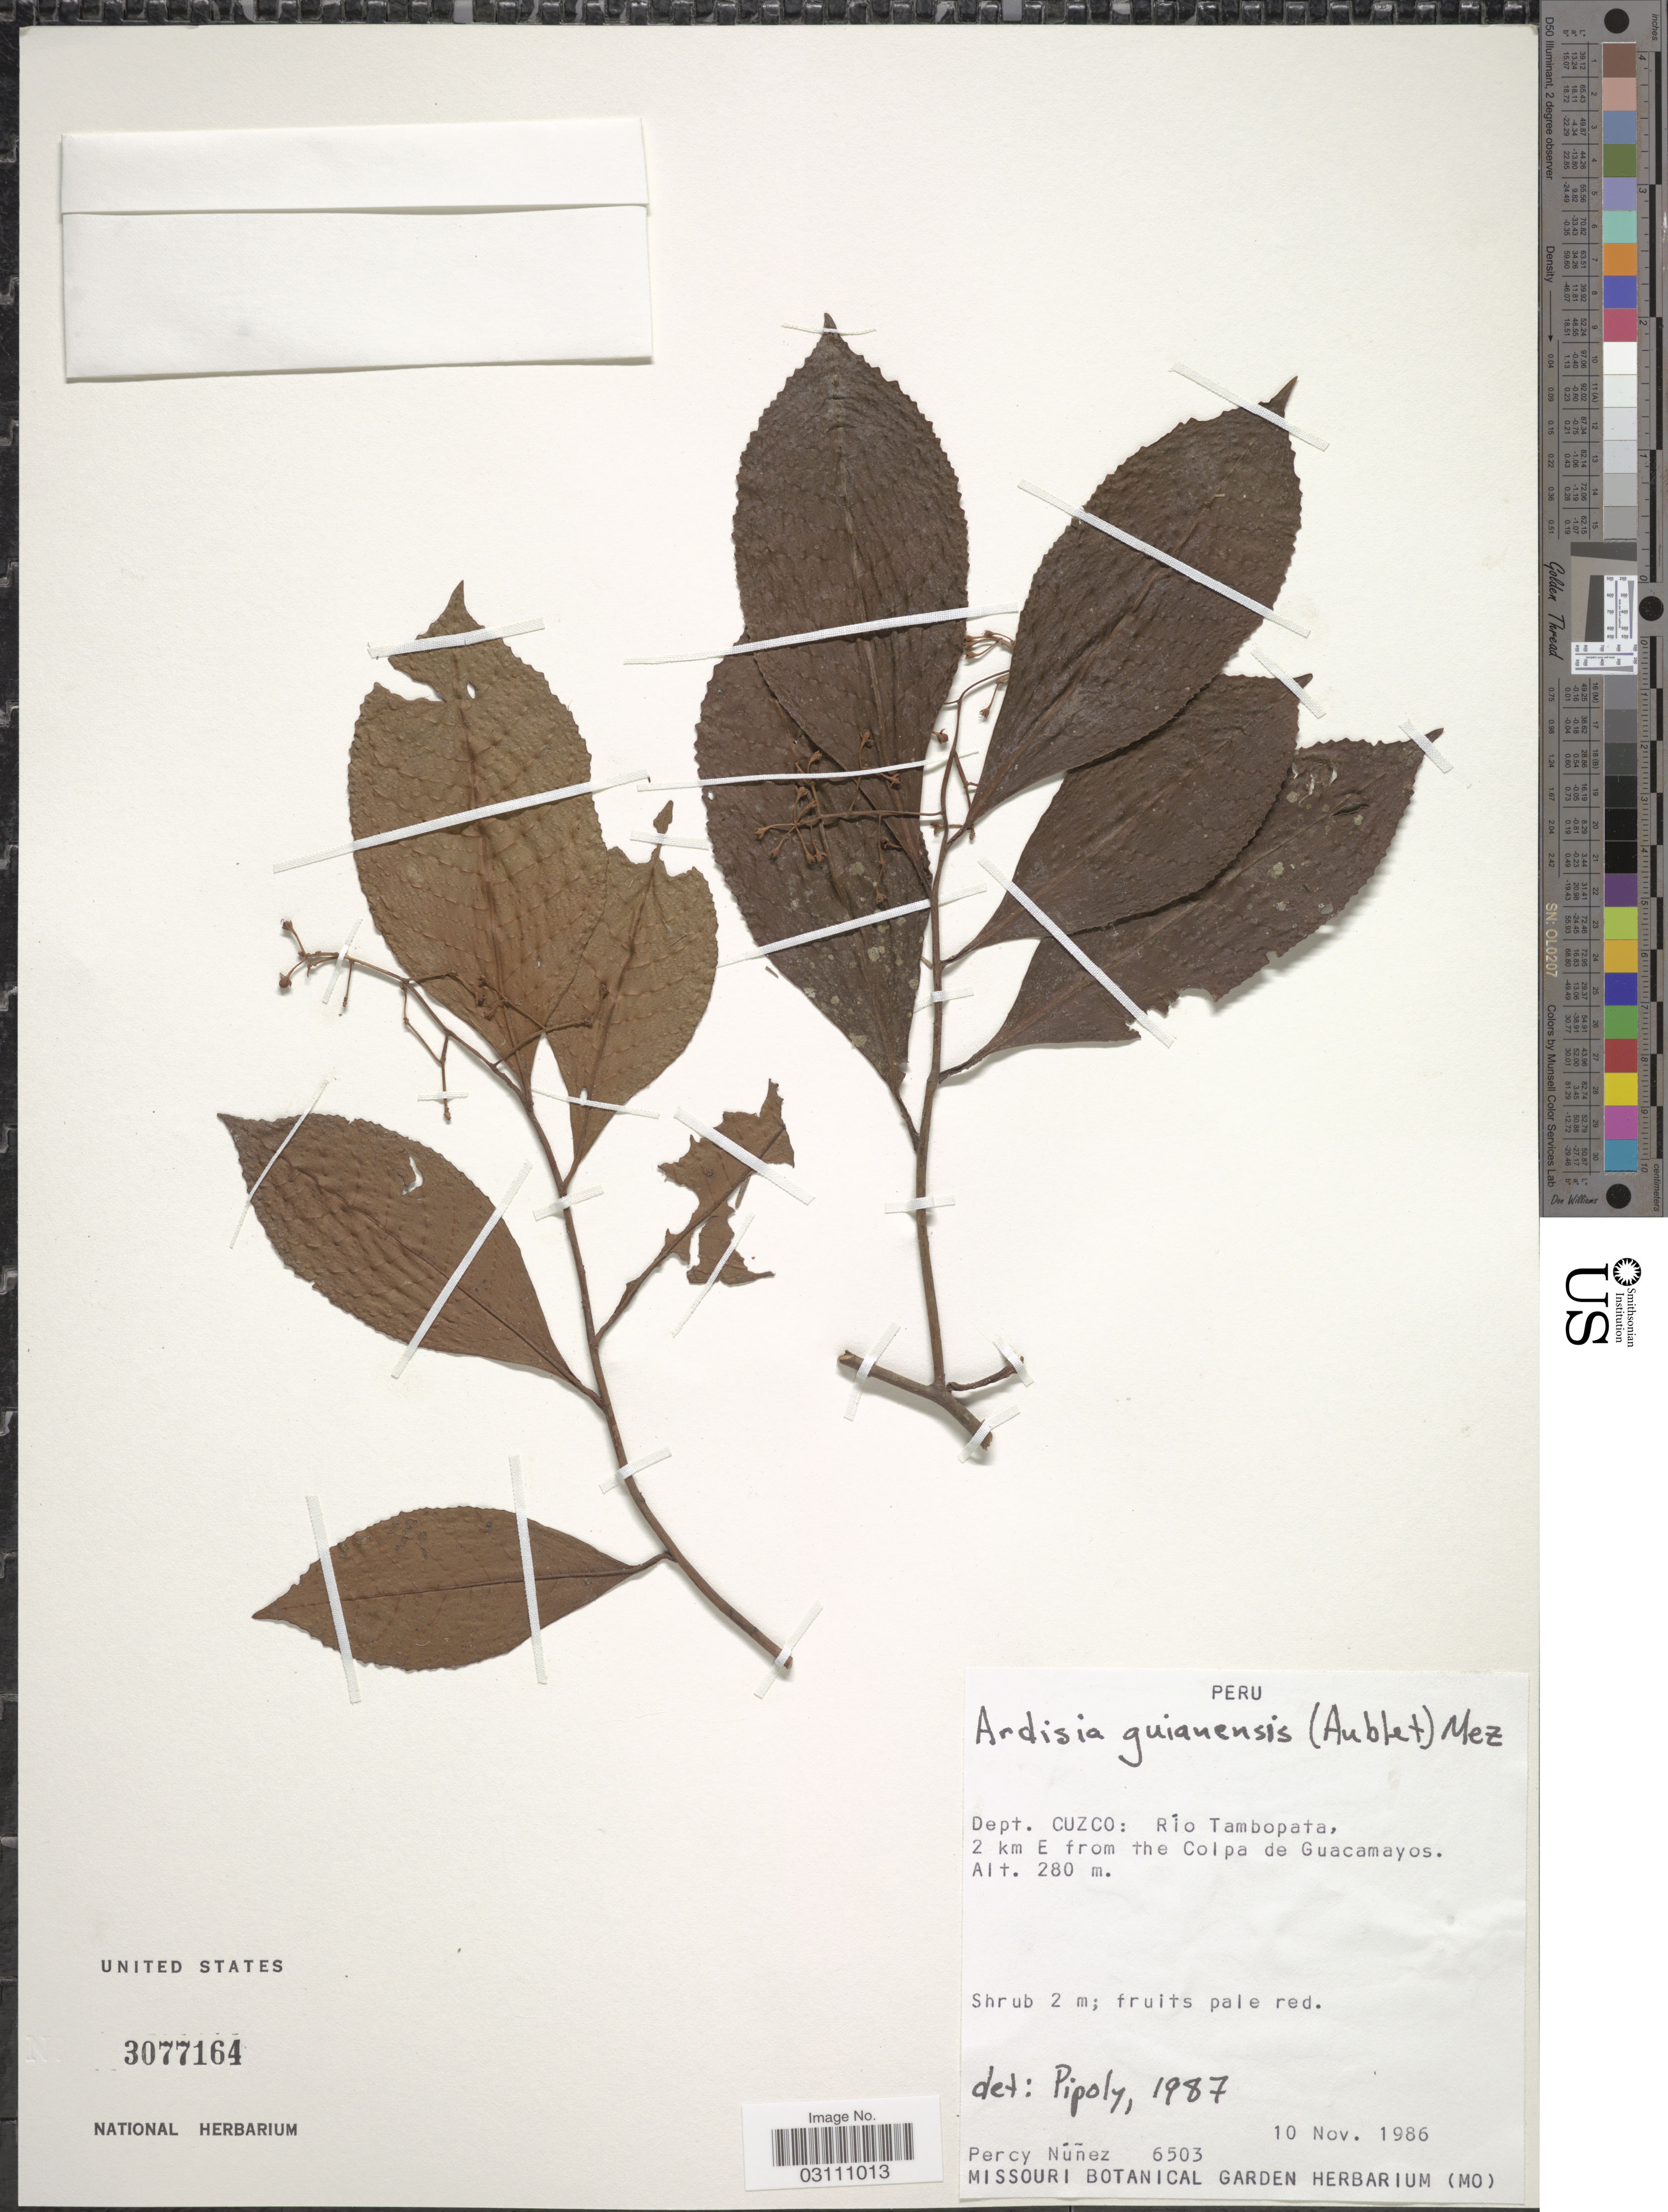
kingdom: Plantae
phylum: Tracheophyta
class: Magnoliopsida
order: Ericales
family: Primulaceae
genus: Ardisia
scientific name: Ardisia guianensis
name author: (Aubl.) Mez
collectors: P. Nuñez V.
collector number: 6503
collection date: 1986-11-10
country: Peru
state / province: Cusco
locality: Dept. Cuzco: Río Tambopata, 2 km E from the Colpa de Guacamayos.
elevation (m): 280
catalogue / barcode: US 3077164